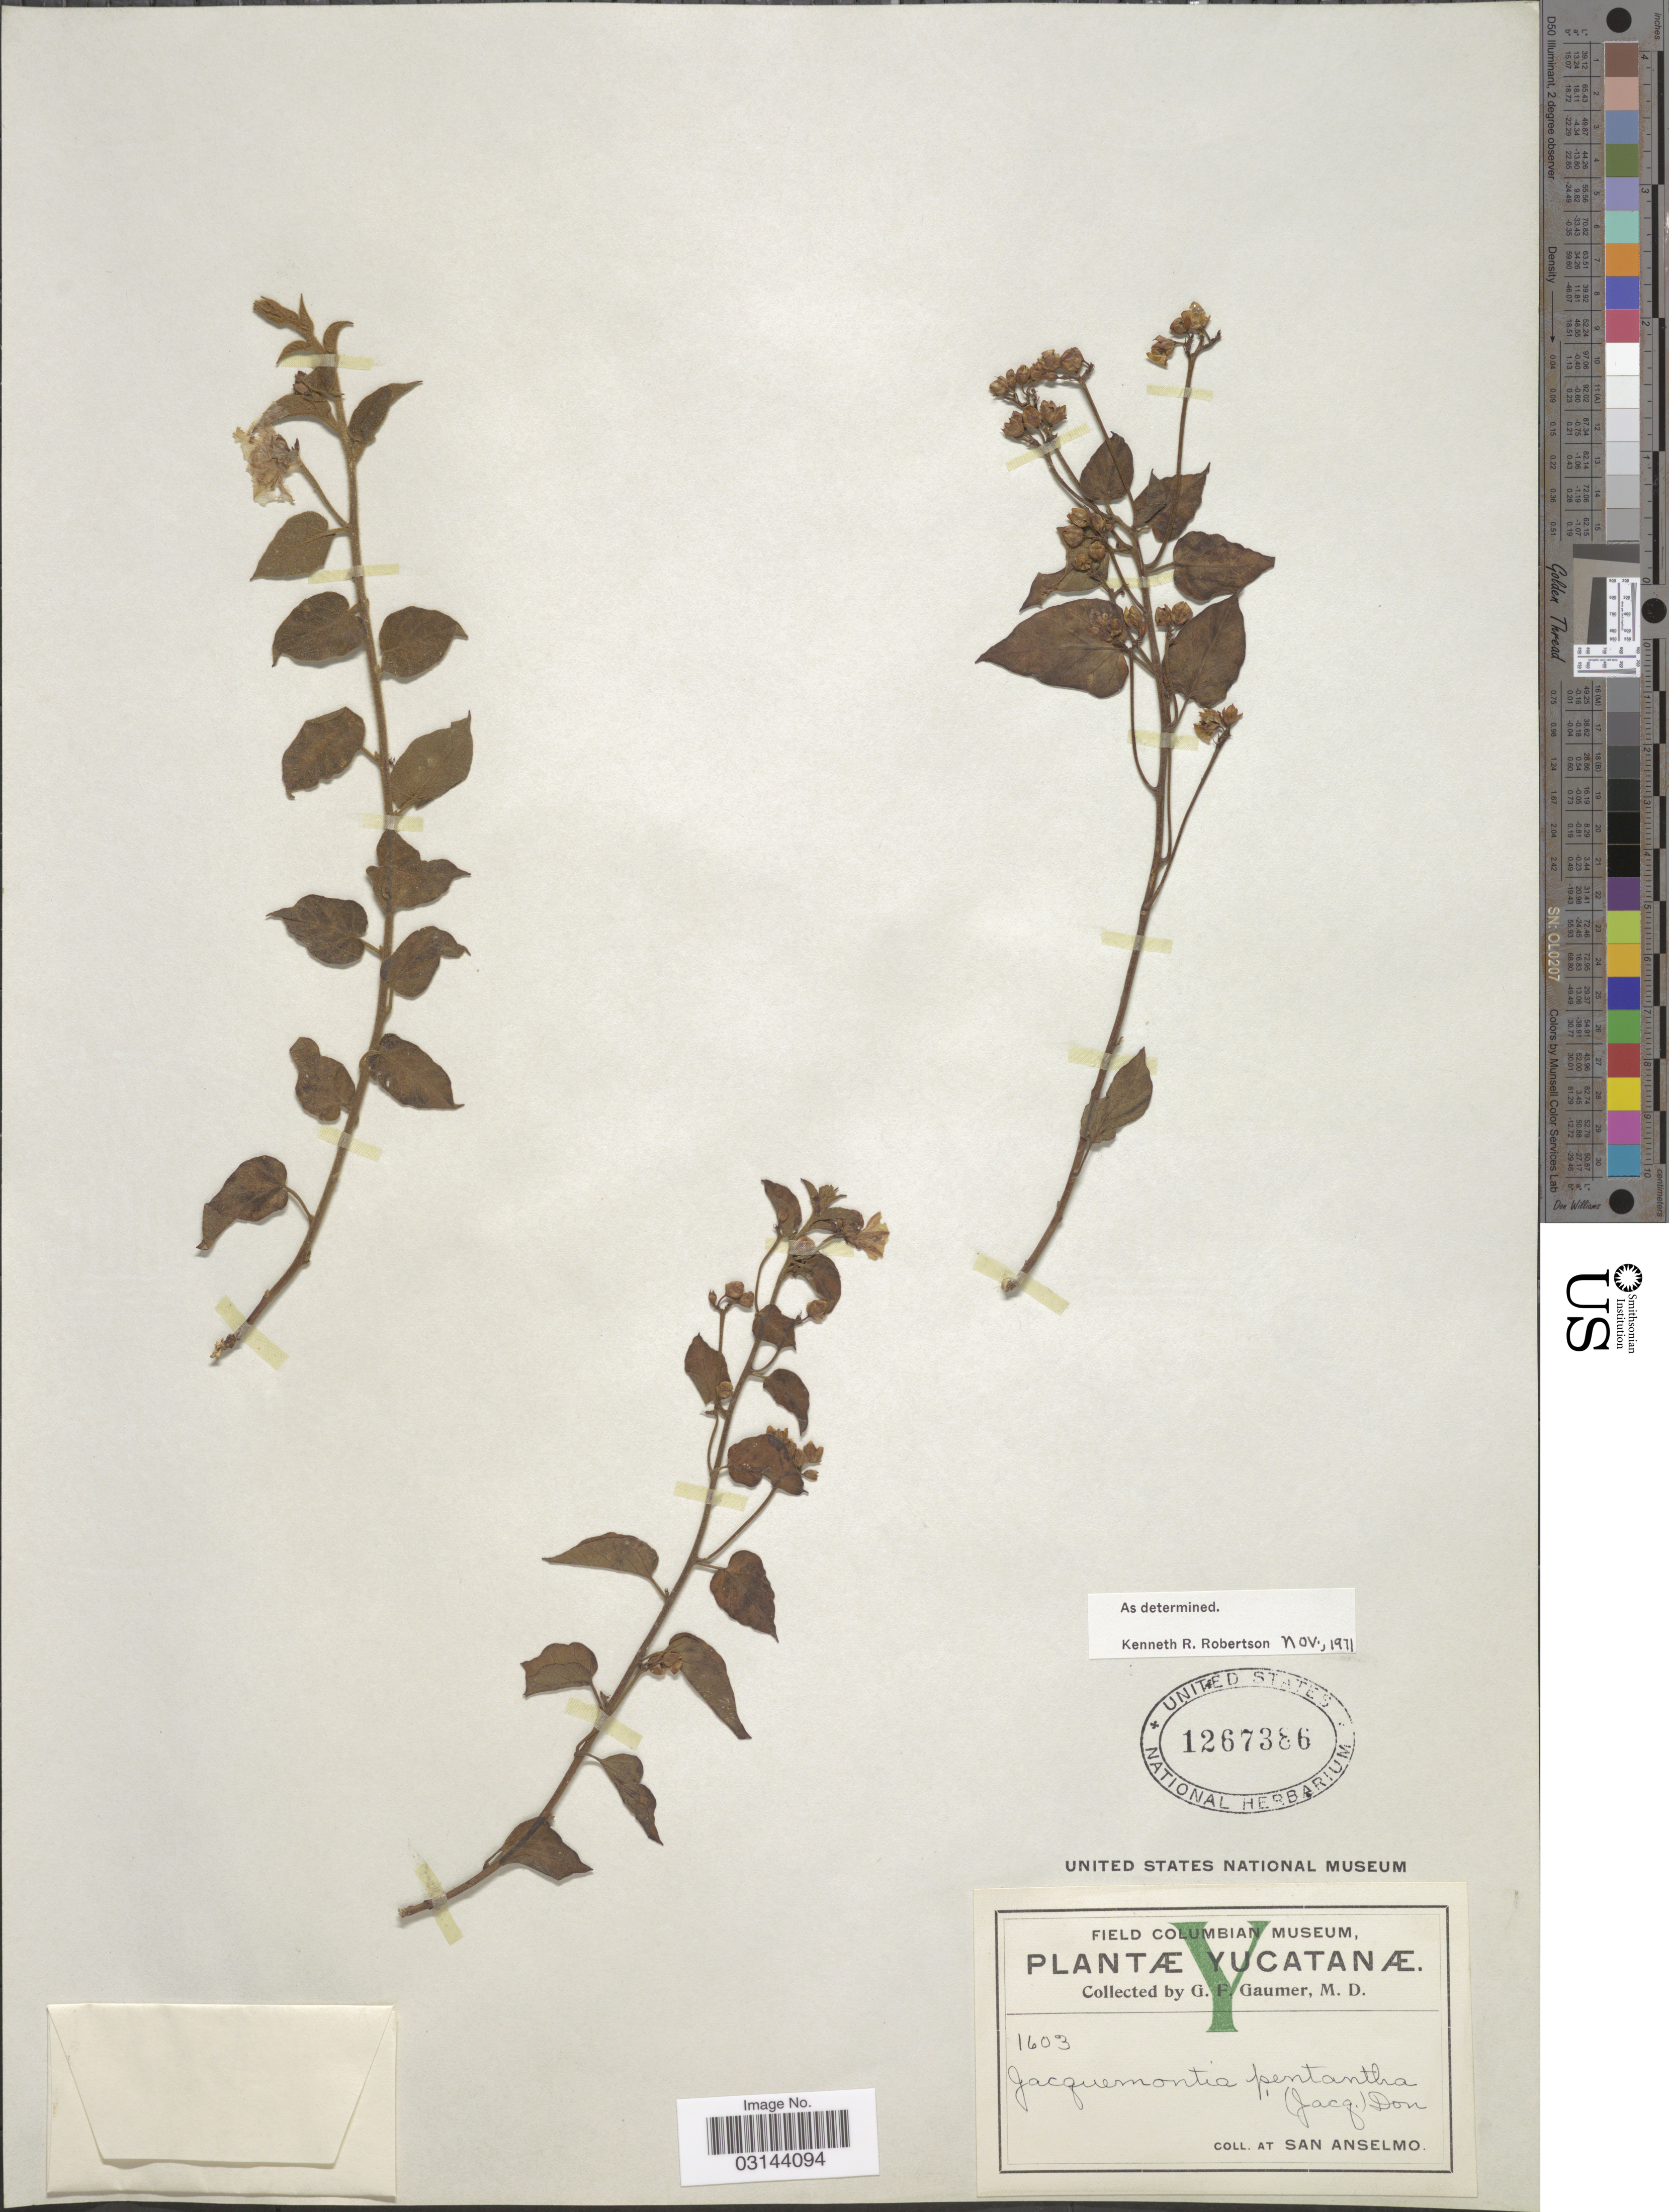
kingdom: Plantae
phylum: Tracheophyta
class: Magnoliopsida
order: Solanales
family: Convolvulaceae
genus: Jacquemontia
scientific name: Jacquemontia pentanthos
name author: (Jacq.) G. Don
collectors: G. F. Gaumer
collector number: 1603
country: Mexico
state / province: Yucatán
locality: Yucatanæ, At San Anselmo.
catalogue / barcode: US 1267386